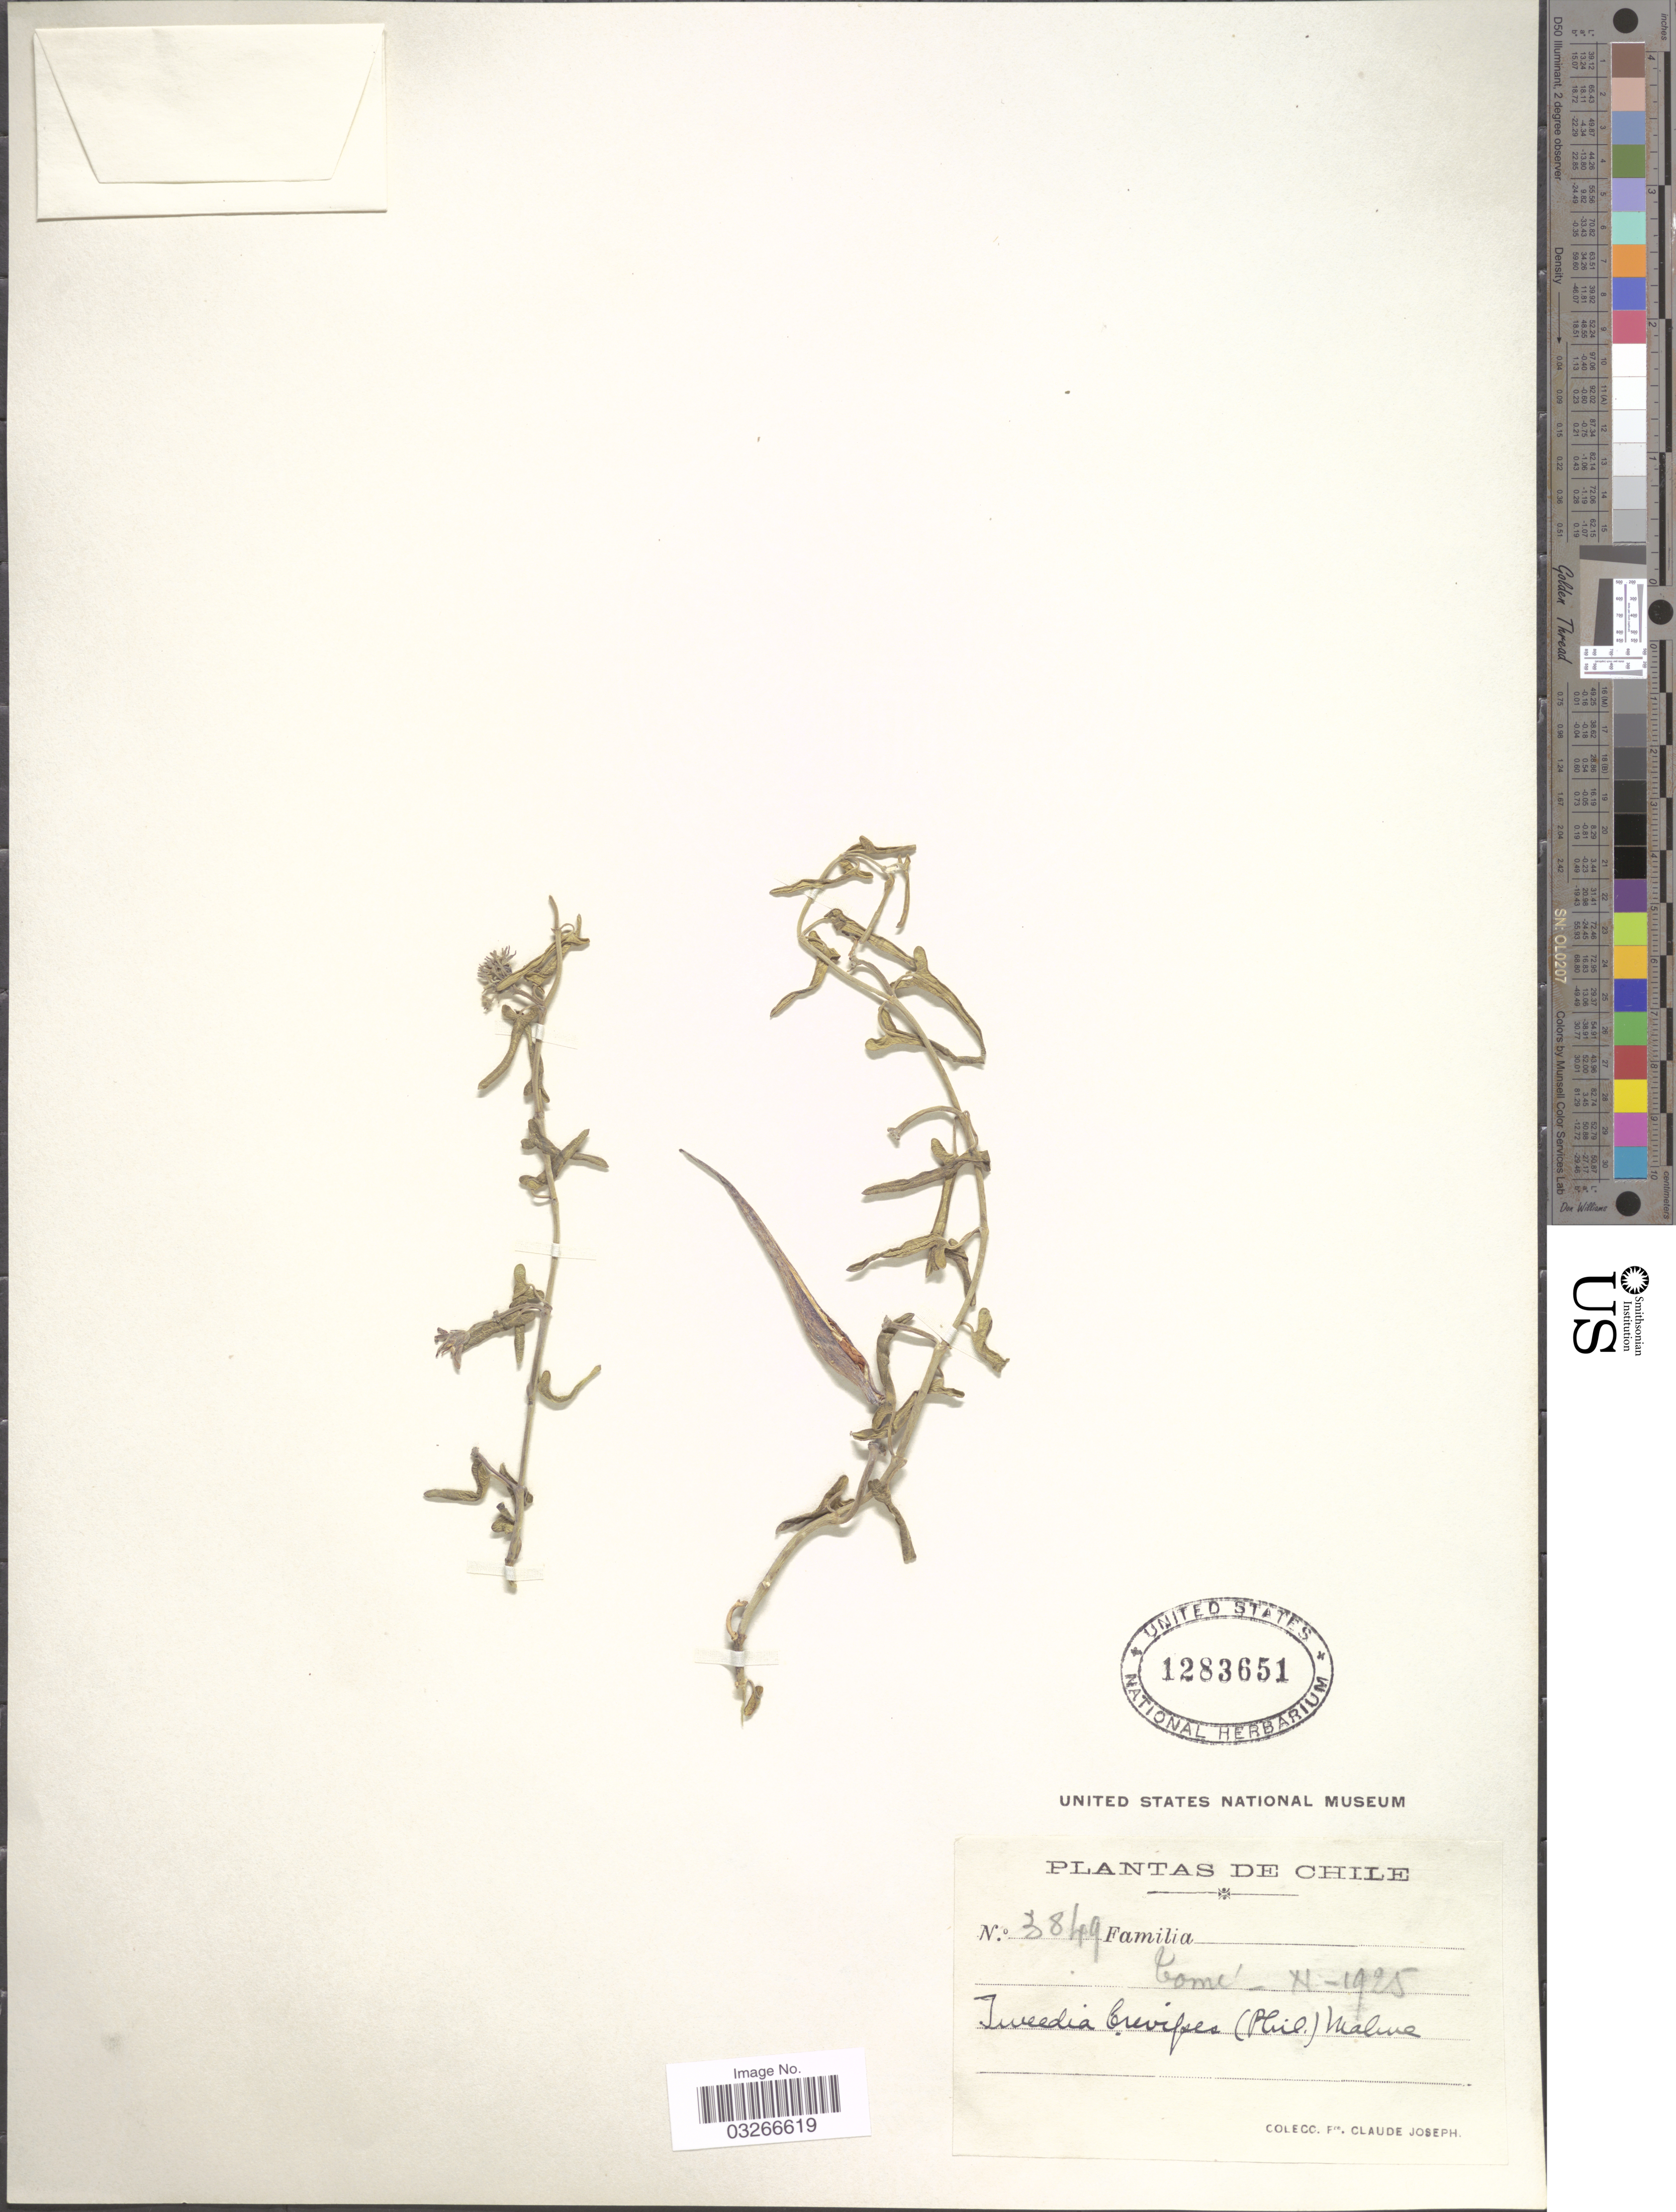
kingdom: Plantae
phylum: Tracheophyta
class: Magnoliopsida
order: Gentianales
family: Apocynaceae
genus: Tweedia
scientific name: Tweedia brevipes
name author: (Phil.) Malme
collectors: Bro. Claude-Joseph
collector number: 3849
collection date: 1925-11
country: Chile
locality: Tomé.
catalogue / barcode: US 1283651